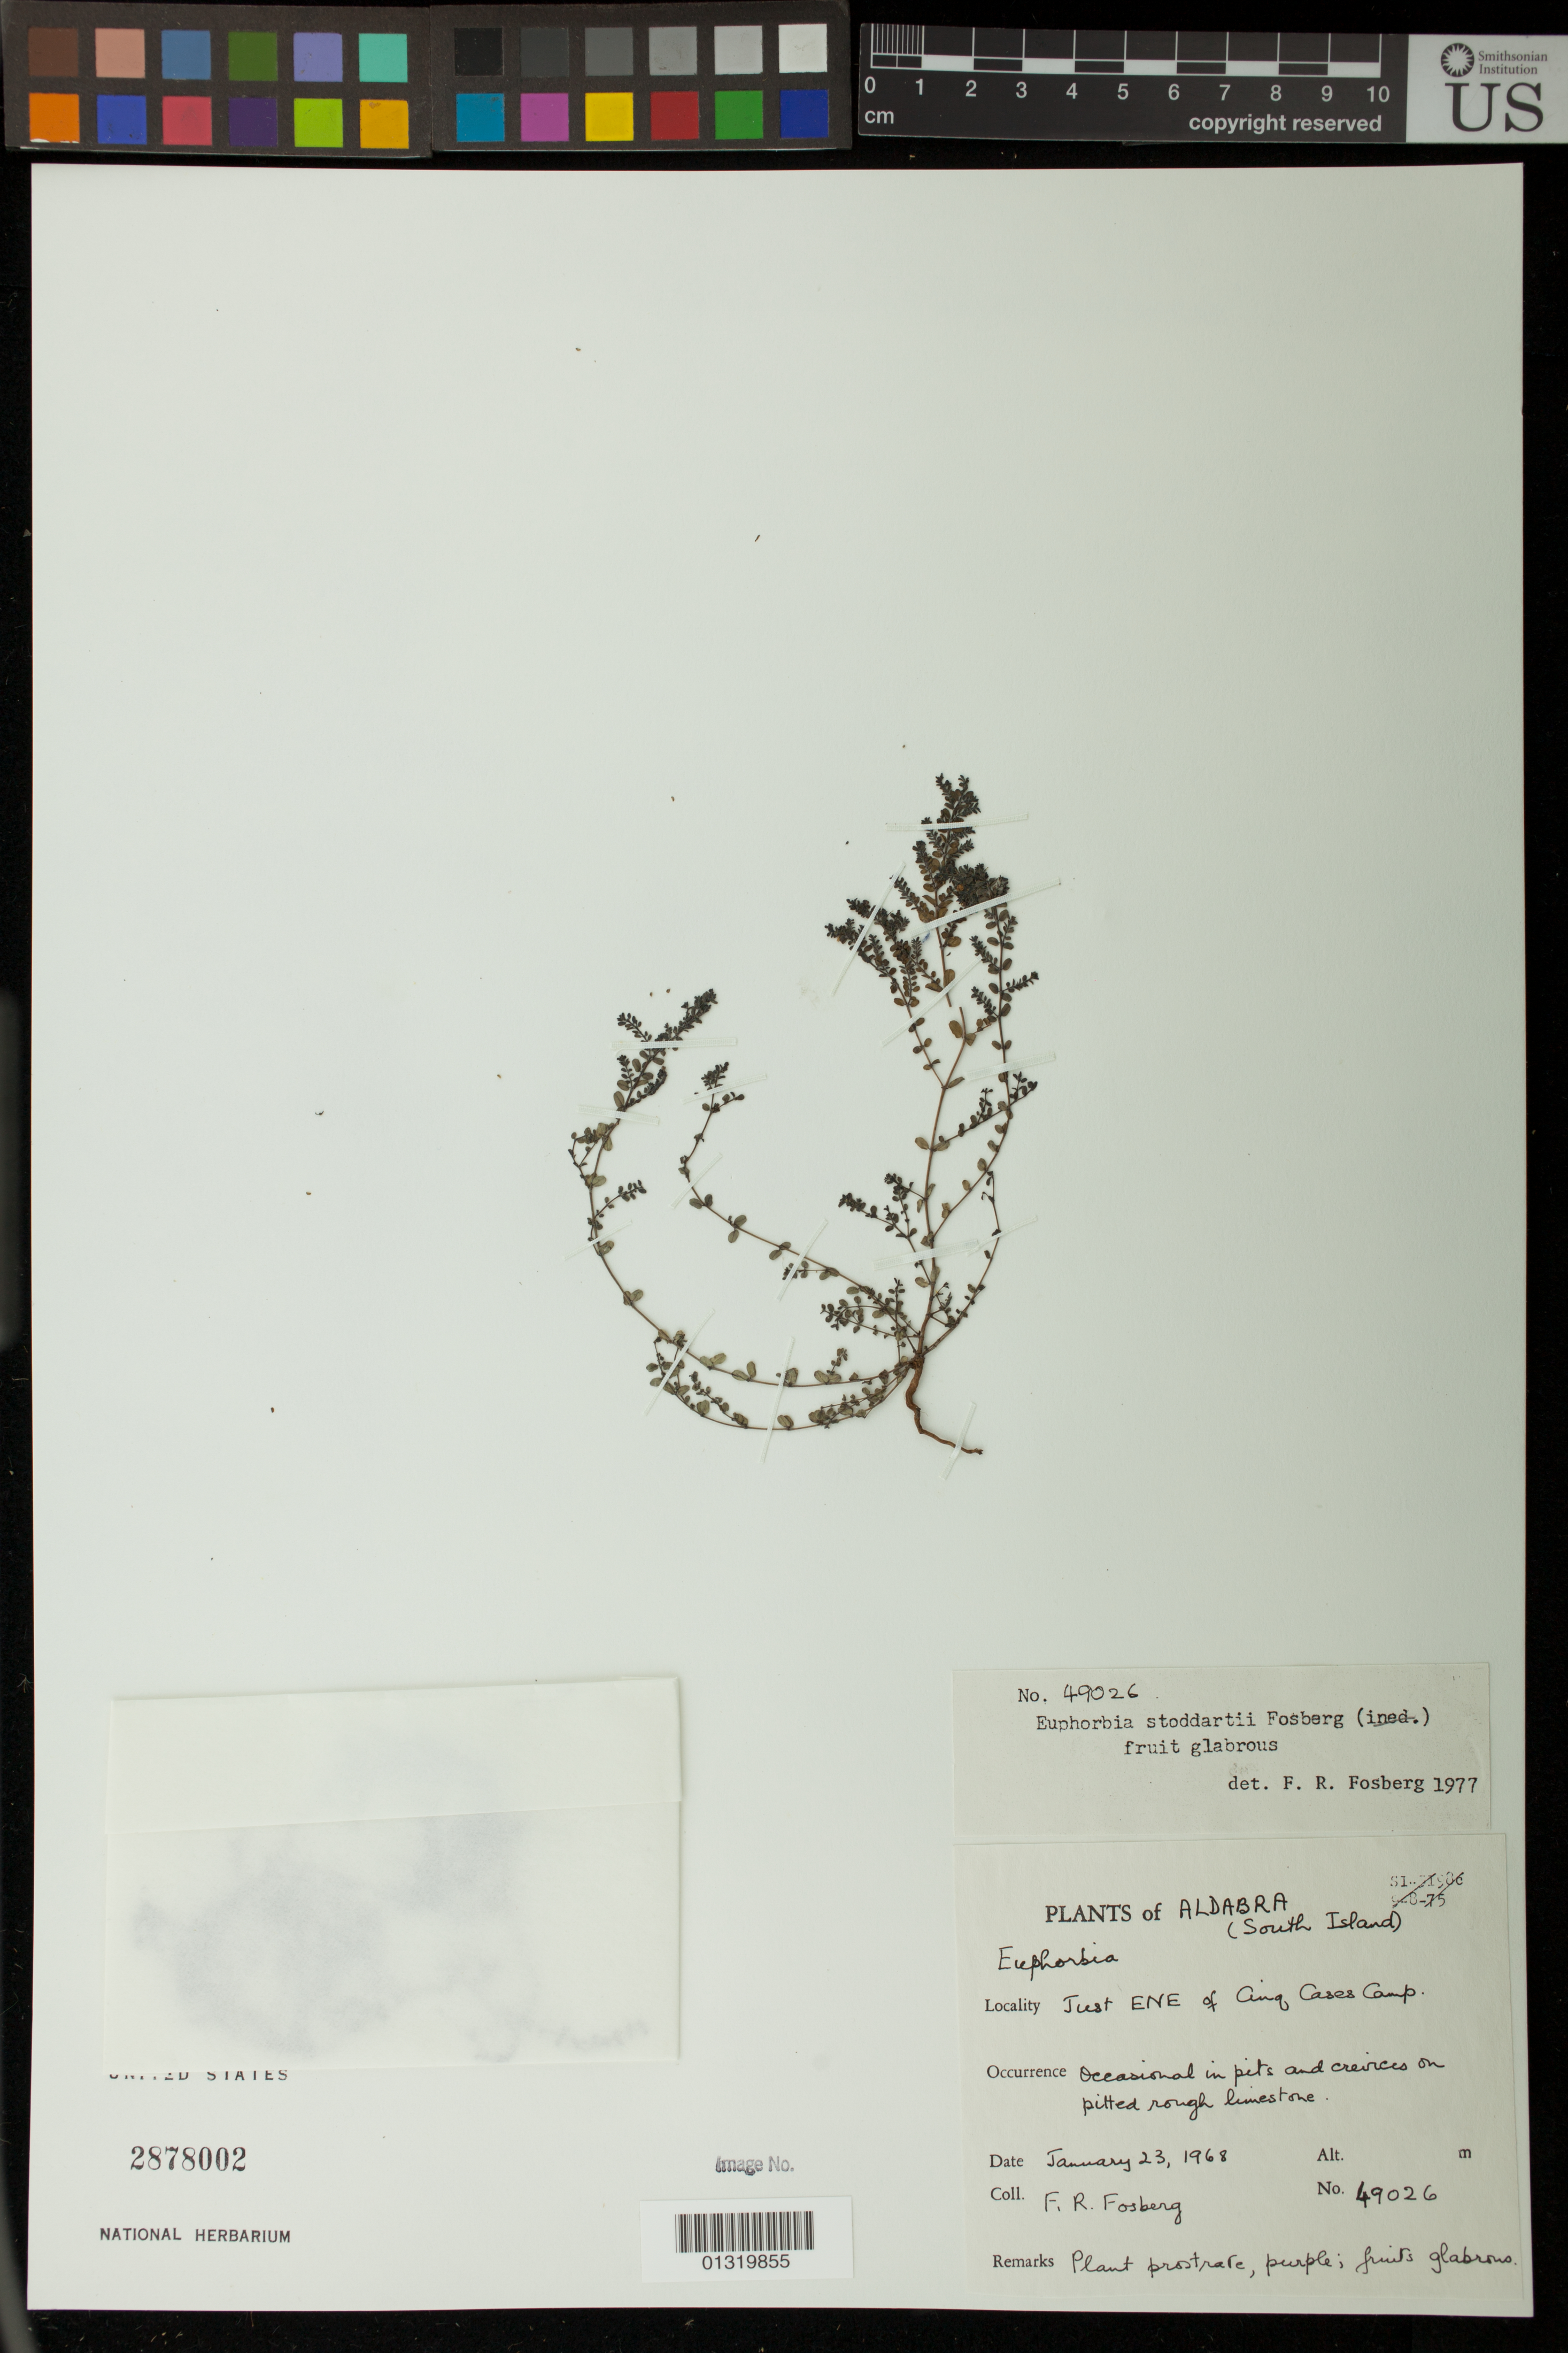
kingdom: Plantae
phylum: Tracheophyta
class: Magnoliopsida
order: Malpighiales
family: Euphorbiaceae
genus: Euphorbia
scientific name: Euphorbia stoddartii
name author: Fosberg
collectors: F. R. Fosberg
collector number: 49026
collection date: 1968-01-23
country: Seychelles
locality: Aldabra; South Island; Just ENE of Cinq Cases Camp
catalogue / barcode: US 2878002